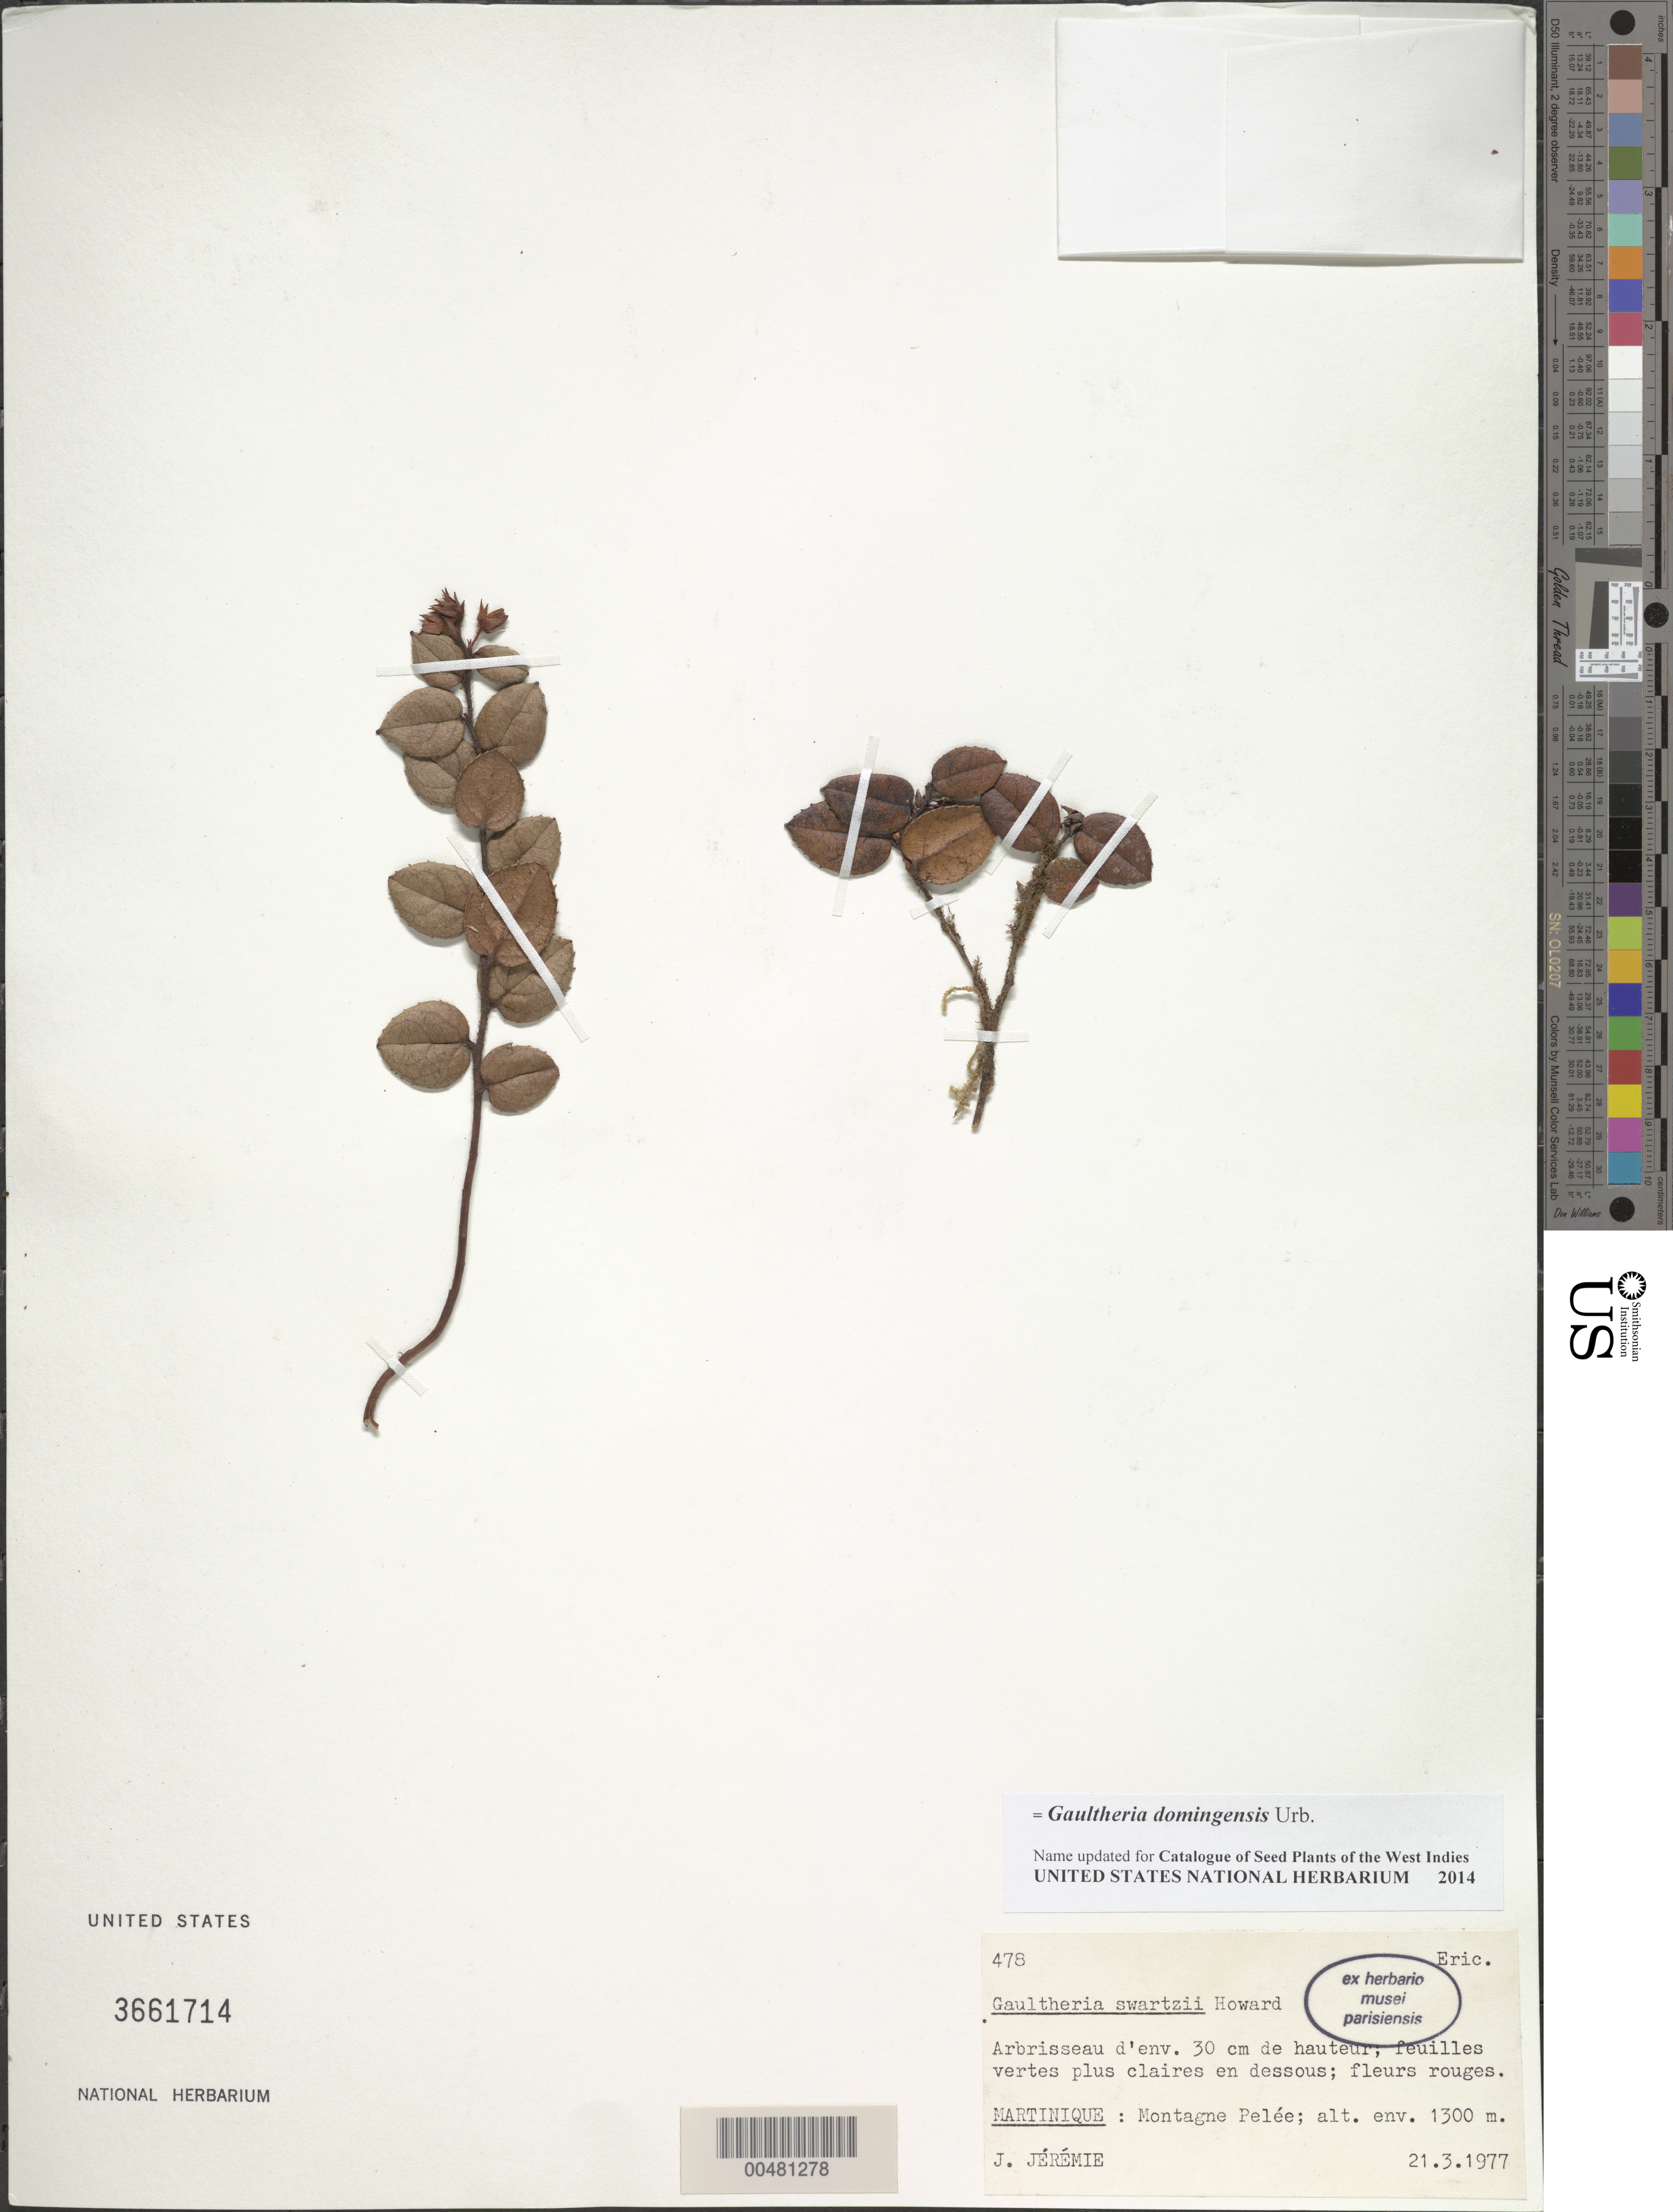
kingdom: Plantae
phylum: Tracheophyta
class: Magnoliopsida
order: Ericales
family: Ericaceae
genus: Gaultheria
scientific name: Gaultheria domingensis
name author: Urb.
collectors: J. Jérémie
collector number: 478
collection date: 1977-03-21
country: Martinique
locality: Montagne Pelée.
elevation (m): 1300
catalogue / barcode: US 3661714